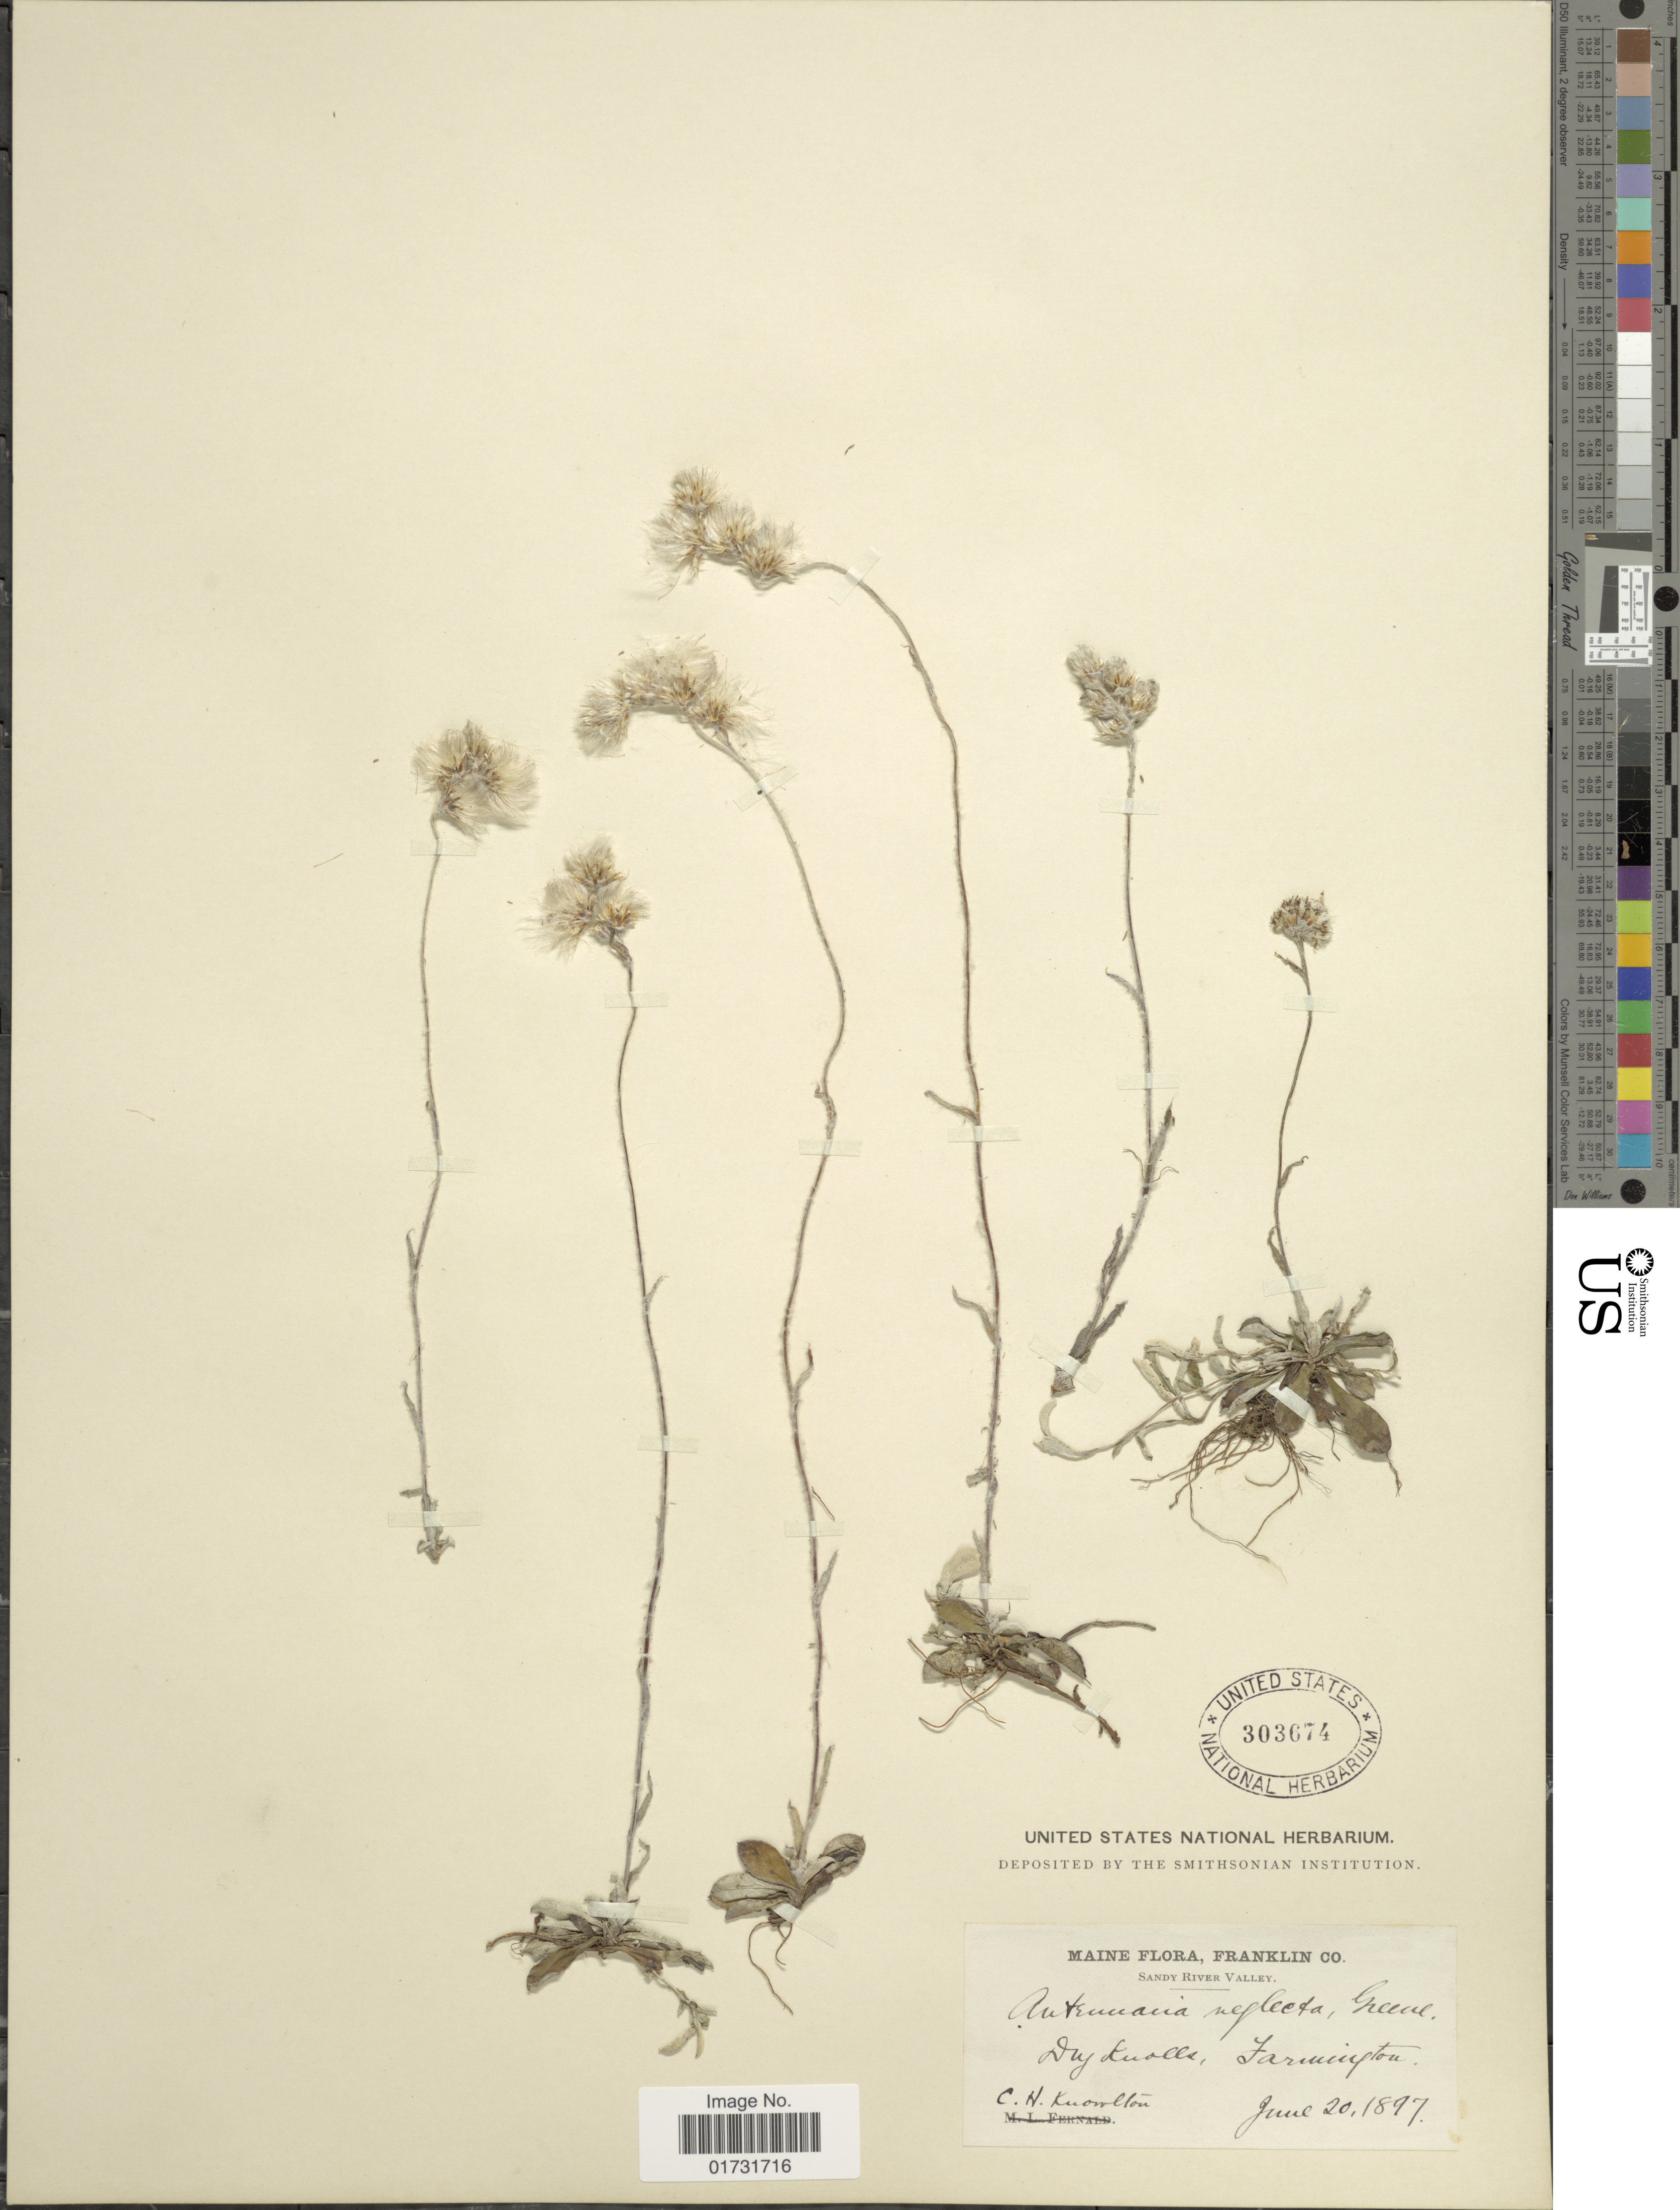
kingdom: Plantae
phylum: Tracheophyta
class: Magnoliopsida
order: Asterales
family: Asteraceae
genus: Antennaria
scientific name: Antennaria neglecta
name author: Greene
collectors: C. H. Knowlton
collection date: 1897-06-20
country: United States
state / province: Maine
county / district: Franklin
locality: Sandy River Valley. Farmington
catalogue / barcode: US 303674